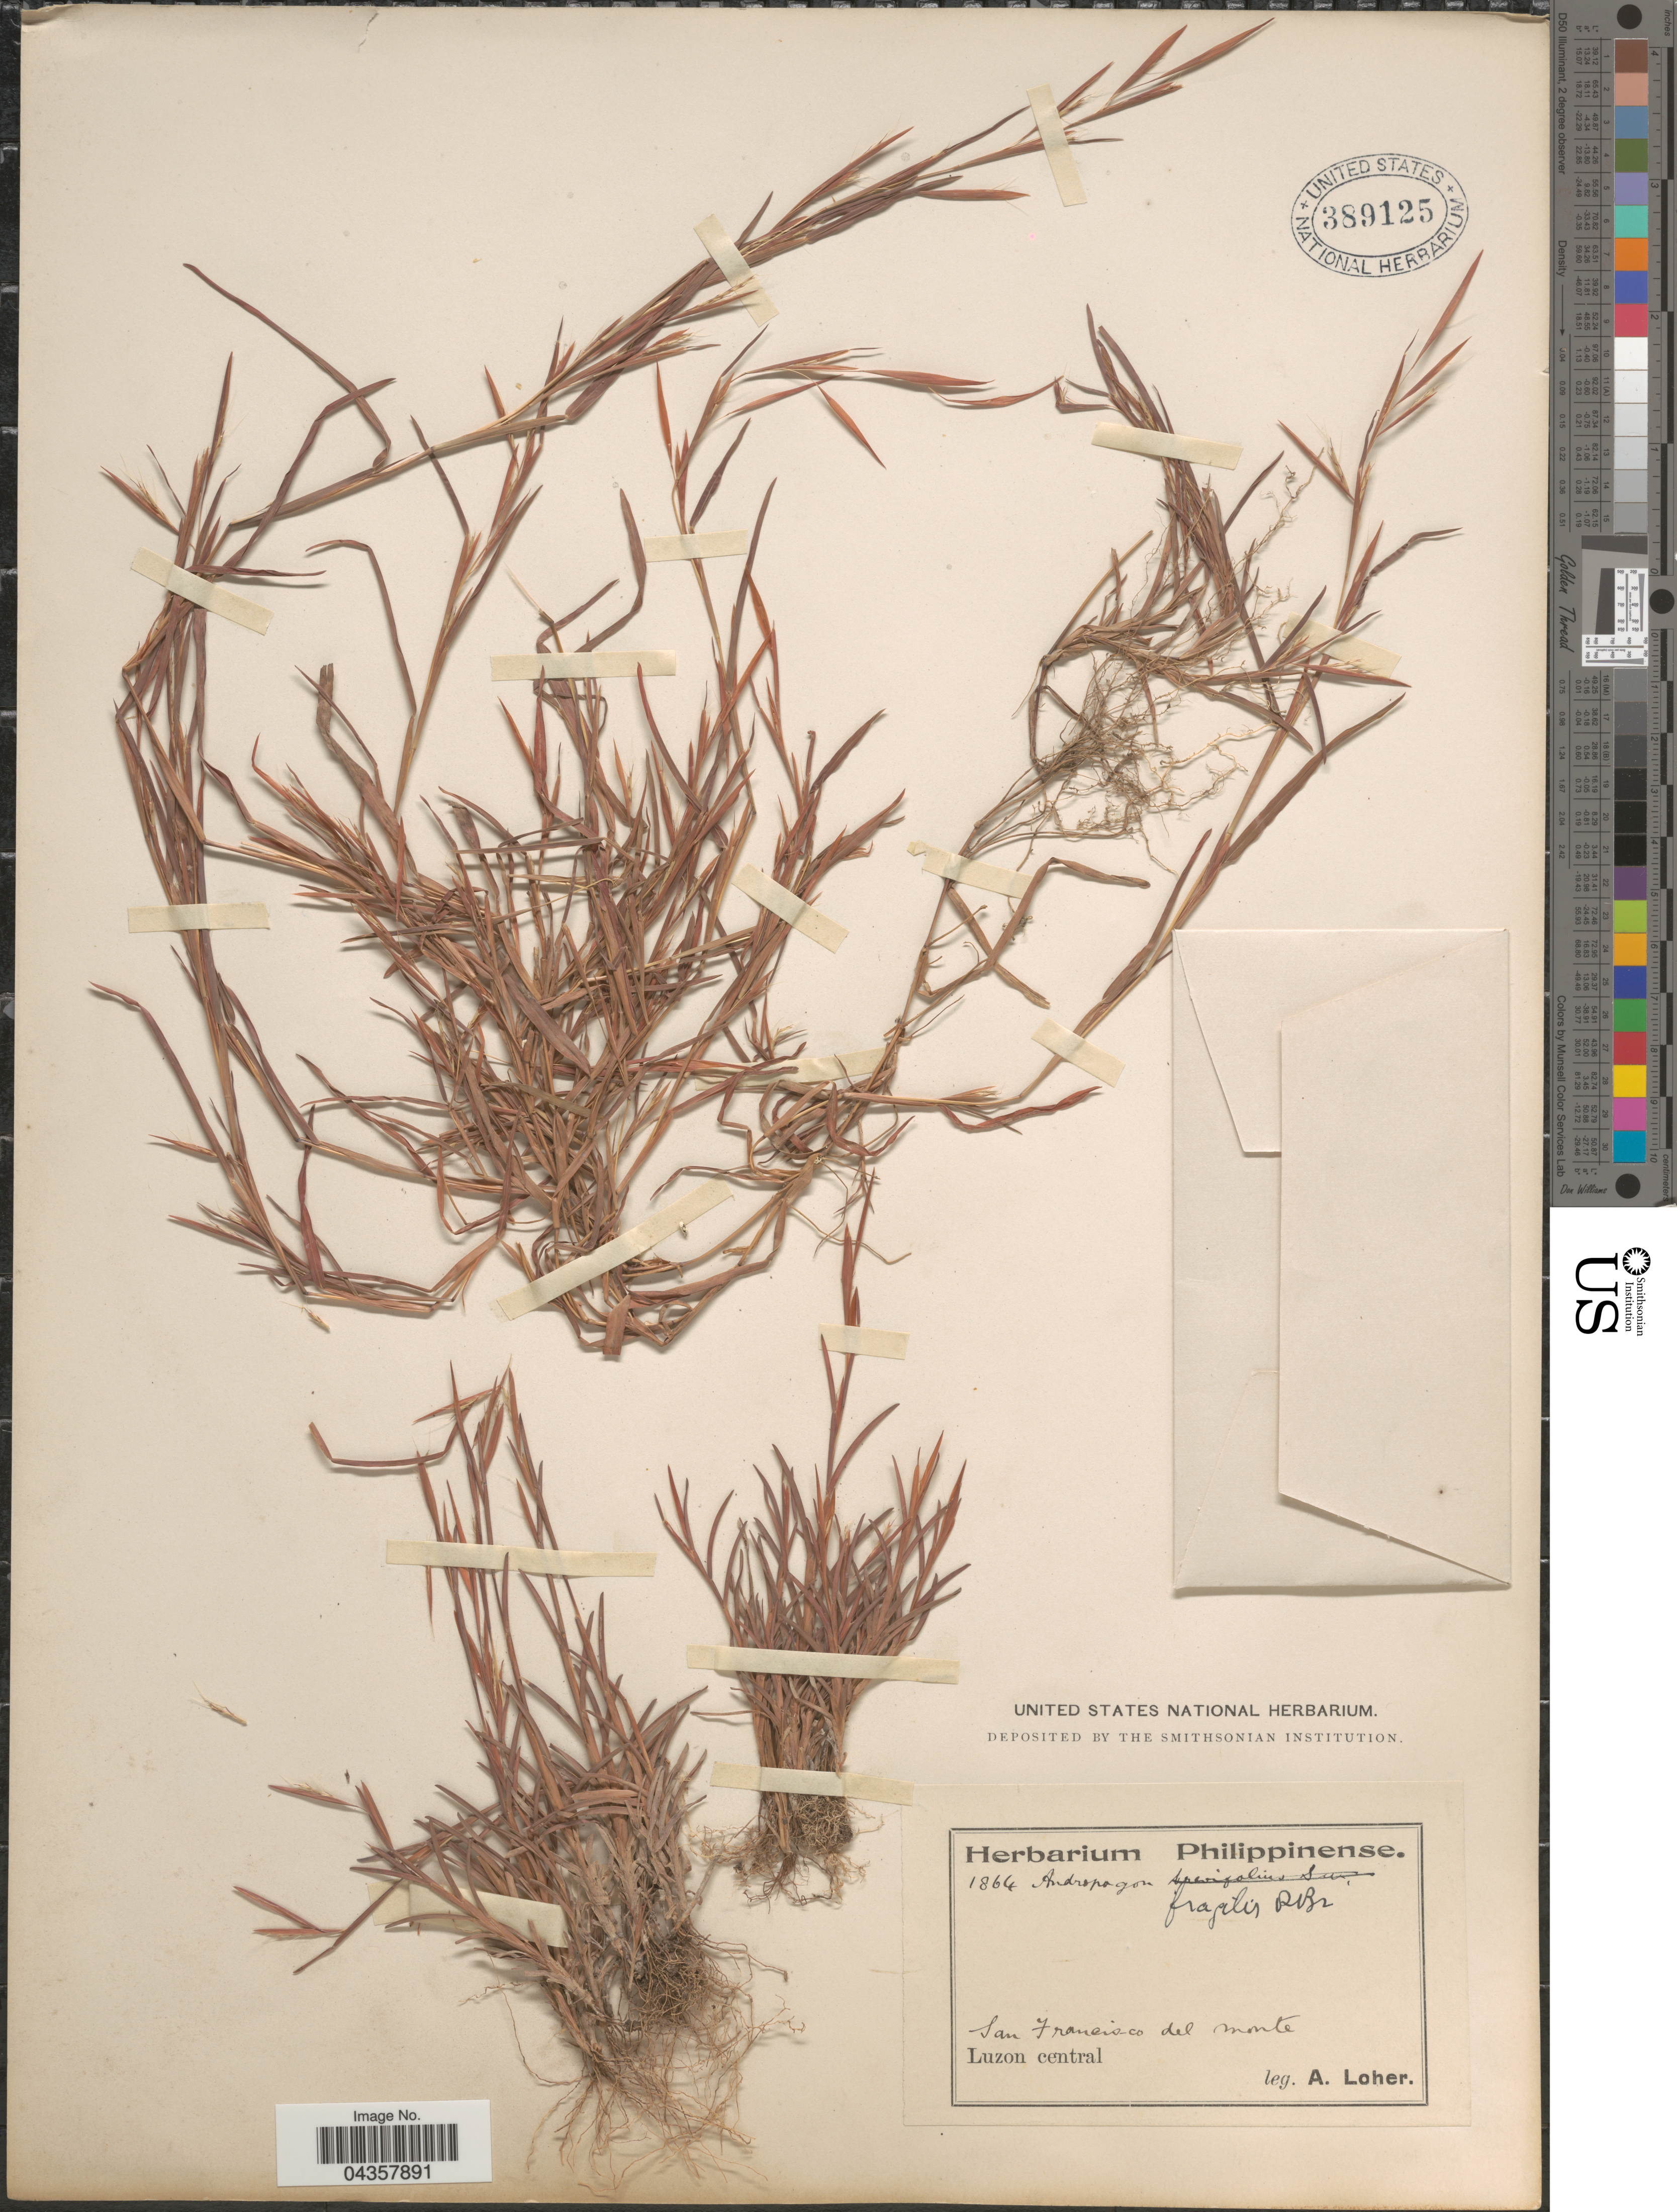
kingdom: Plantae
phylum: Tracheophyta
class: Liliopsida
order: Poales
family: Poaceae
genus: Schizachyrium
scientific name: Schizachyrium fragile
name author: (R. Br.) A. Camus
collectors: A. Loher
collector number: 1864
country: Philippines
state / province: Central Luzon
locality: San Francisco del monte. Luzon central.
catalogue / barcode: US 389125